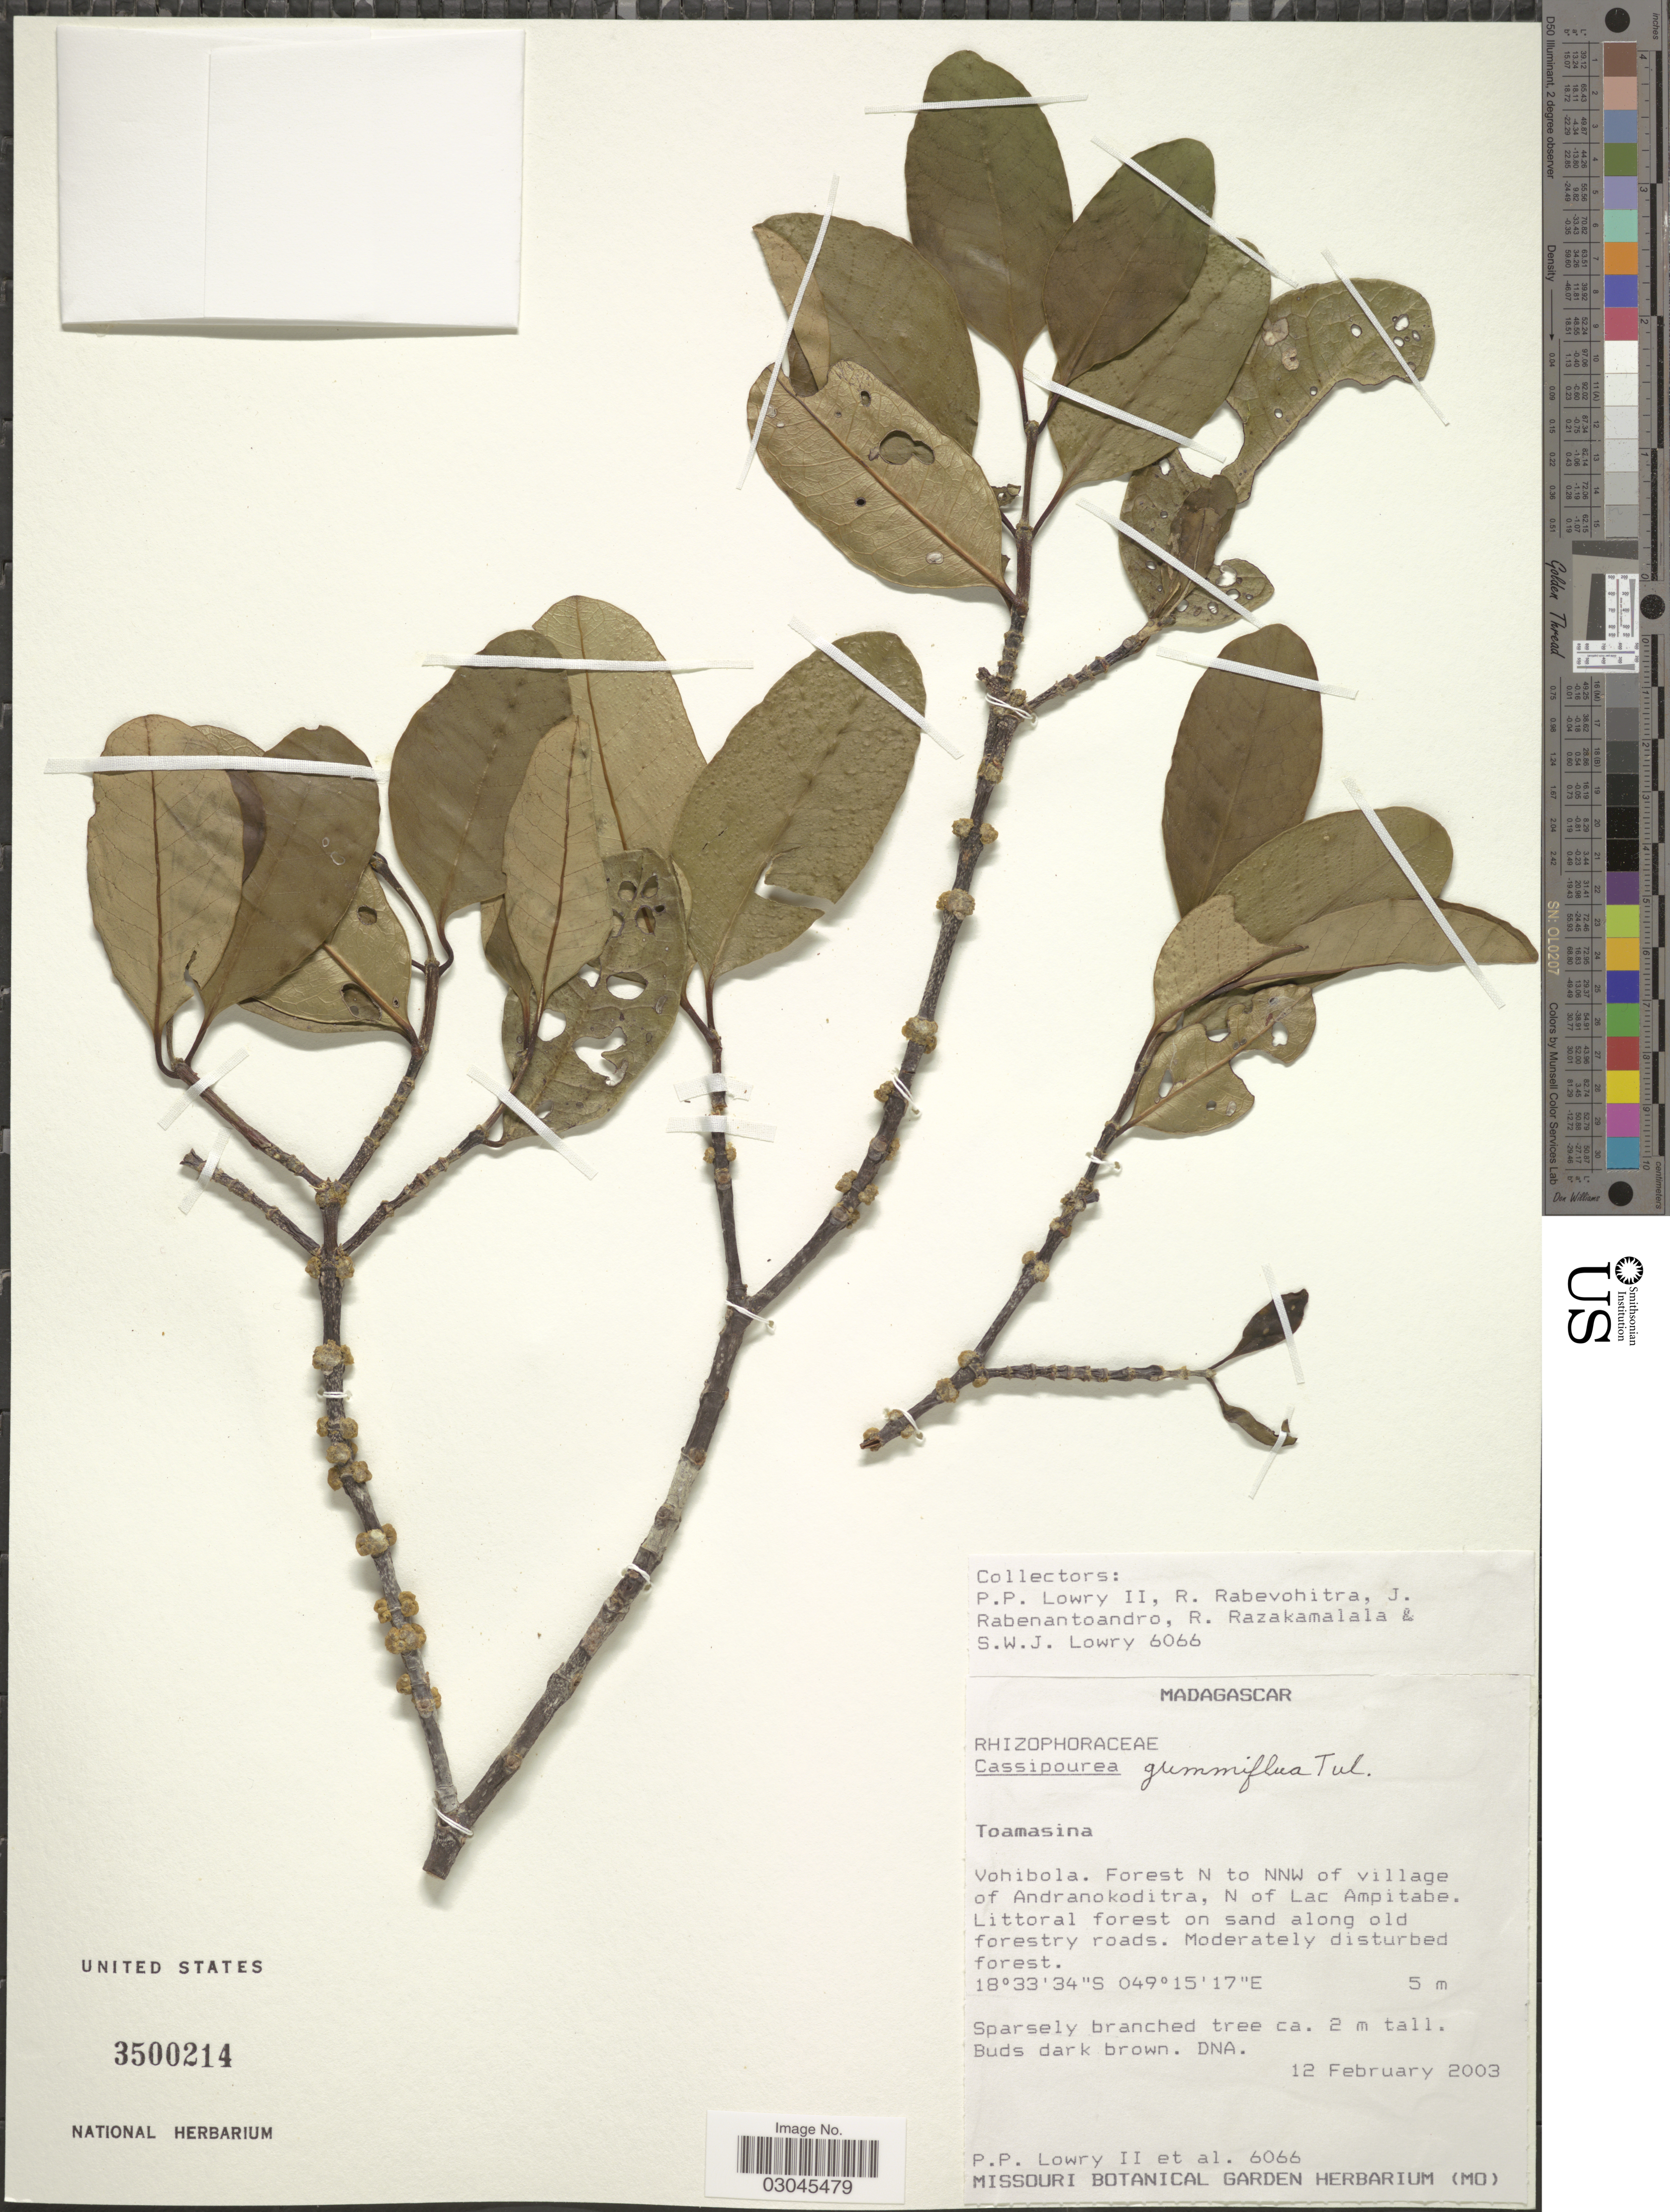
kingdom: Plantae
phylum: Tracheophyta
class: Magnoliopsida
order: Malpighiales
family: Rhizophoraceae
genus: Cassipourea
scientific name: Cassipourea gummiflua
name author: Tul.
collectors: P. P. Lowry & et al.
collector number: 6066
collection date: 2003-02-12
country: Madagascar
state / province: Atsinanana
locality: Vohibola. Forest N to NNW of village of Andranokoditra, N of Lac Ampitabe.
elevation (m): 5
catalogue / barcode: US 3500214